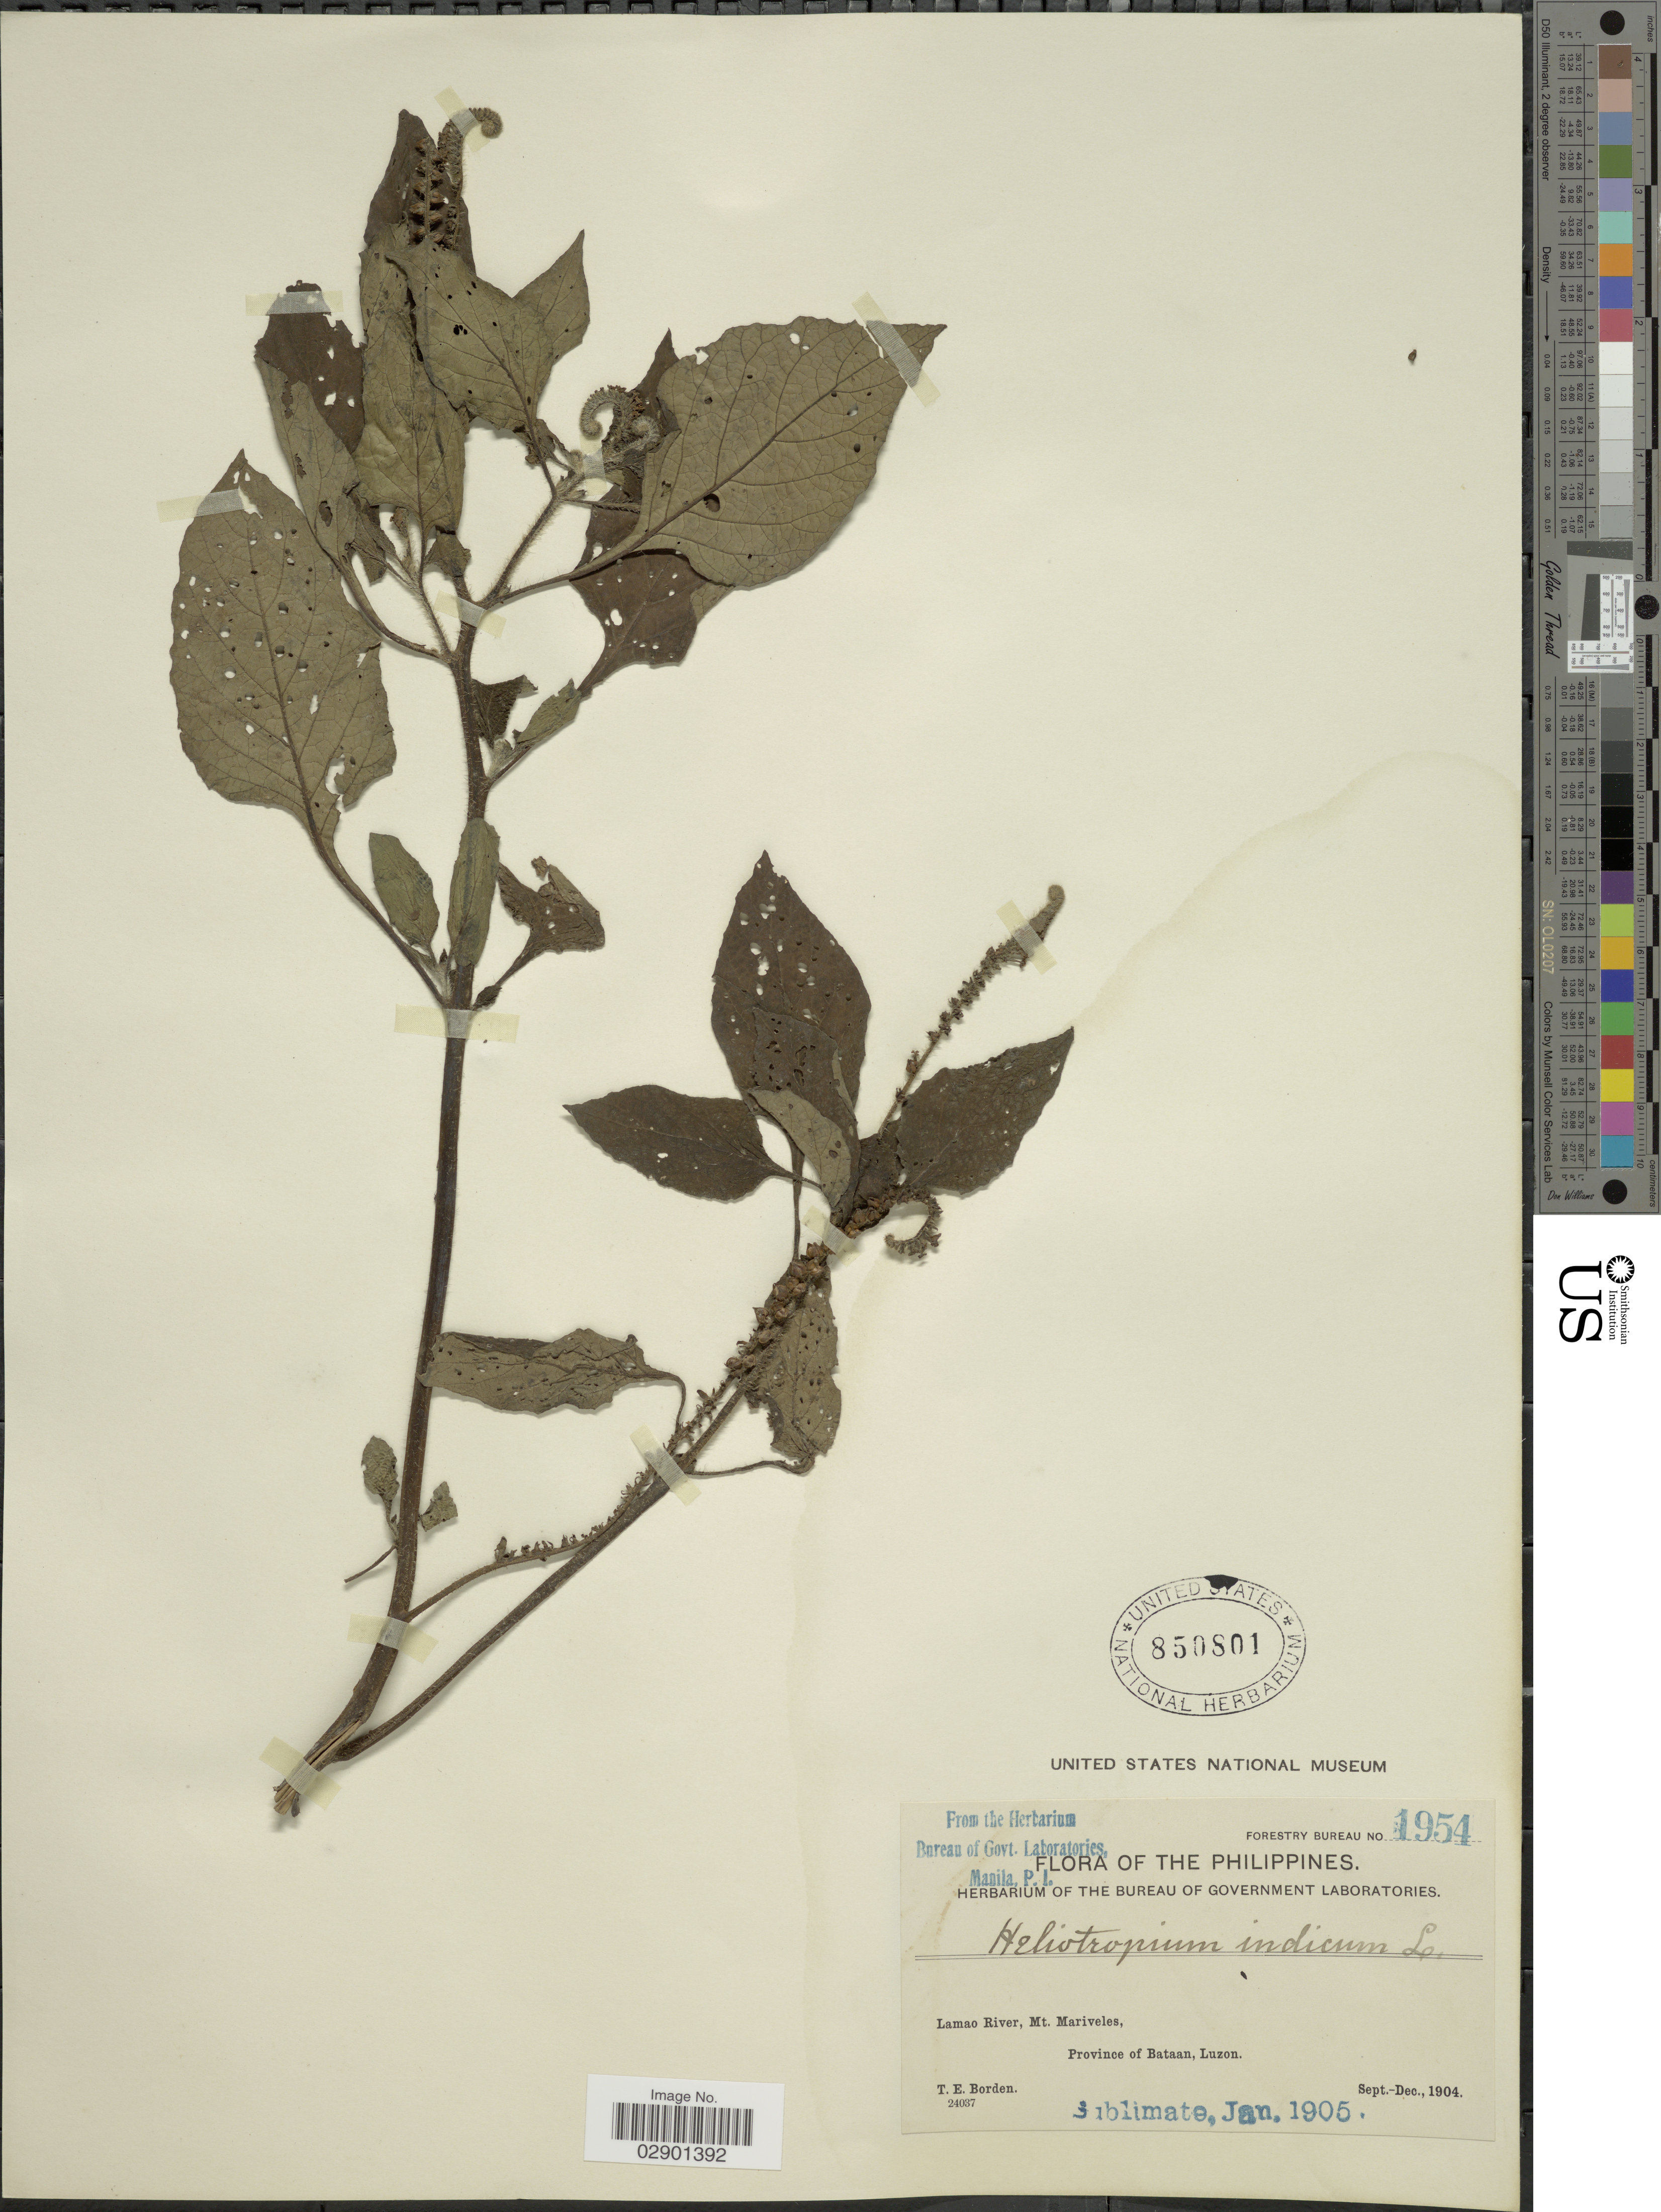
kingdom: Plantae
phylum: Tracheophyta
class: Magnoliopsida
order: Boraginales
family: Heliotropiaceae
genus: Heliotropium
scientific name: Heliotropium indicum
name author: L.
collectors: T. E. Borden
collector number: Forestry Bureau 1954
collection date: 1904-09/1904-12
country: Philippines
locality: Lamao River, Mt. Mariveles, Province of Bataan, Luzon.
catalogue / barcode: US 750801